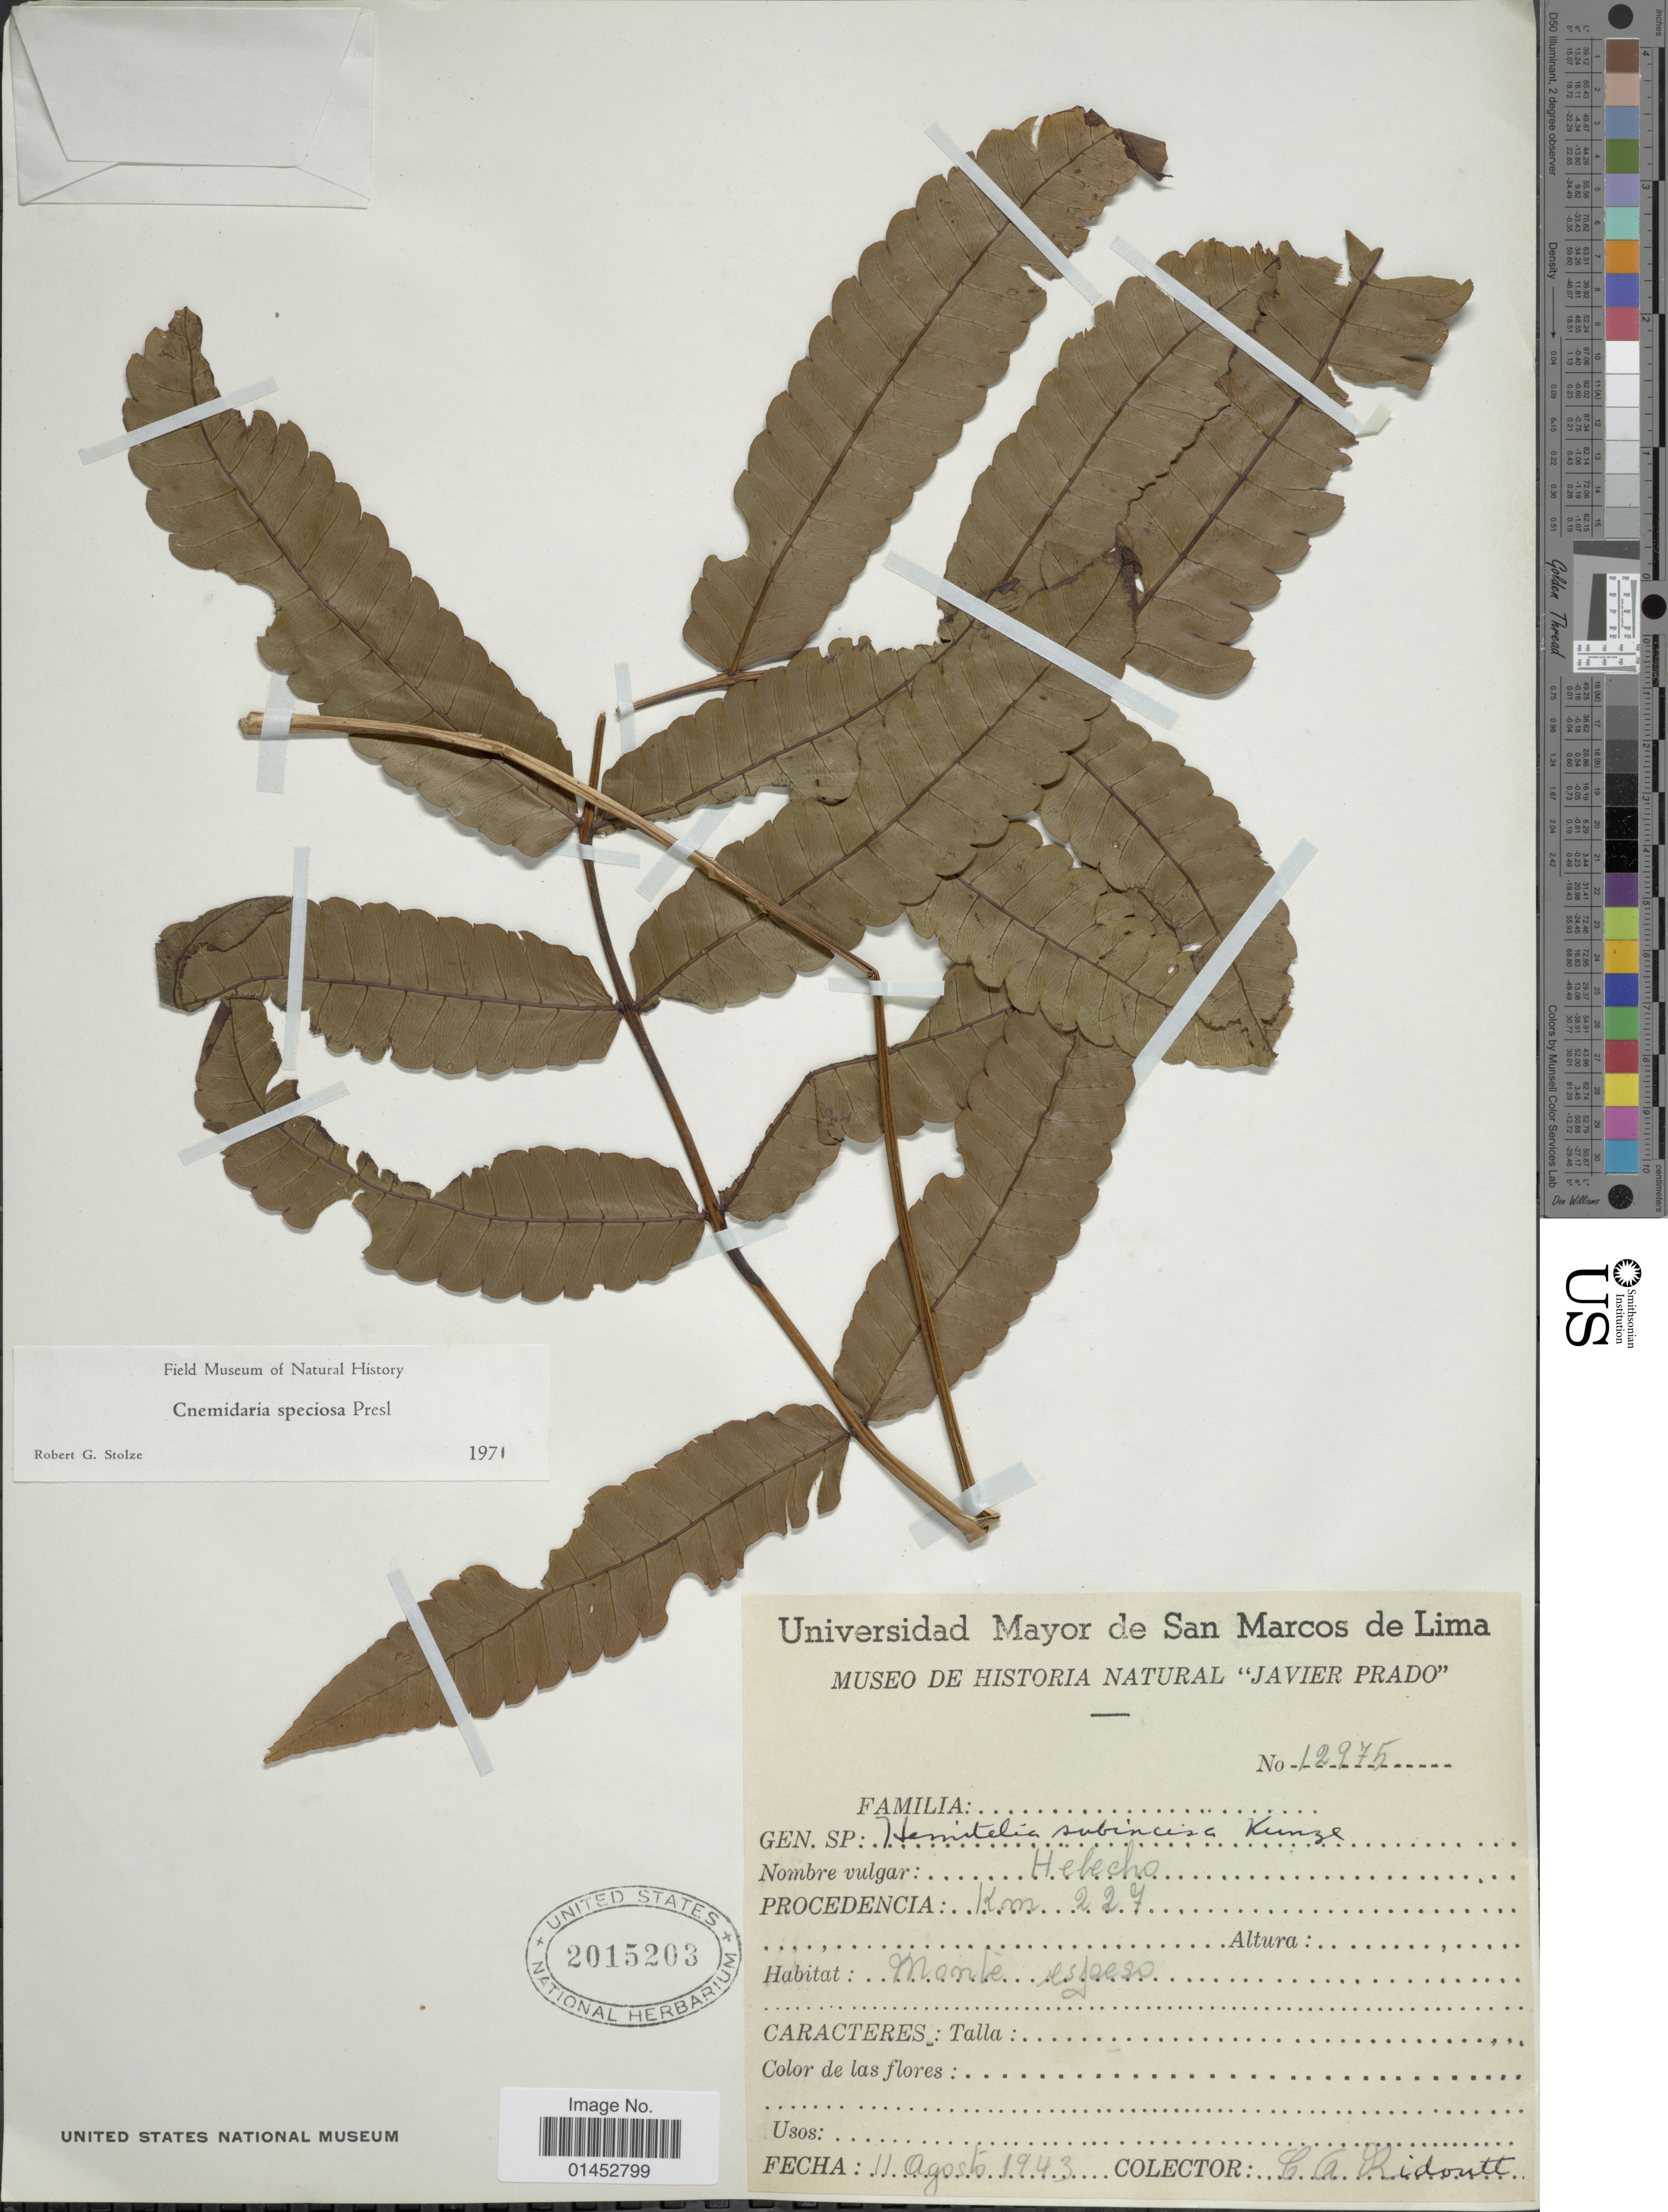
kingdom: Plantae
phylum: Tracheophyta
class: Polypodiopsida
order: Cyatheales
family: Cyatheaceae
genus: Cyathea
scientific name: Cyathea speciosa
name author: Humb. & Bonpl. ex Willd.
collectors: C. Ridoutt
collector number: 12975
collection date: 1943-08-11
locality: Monte espeso [interpreted]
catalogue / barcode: US 2015203